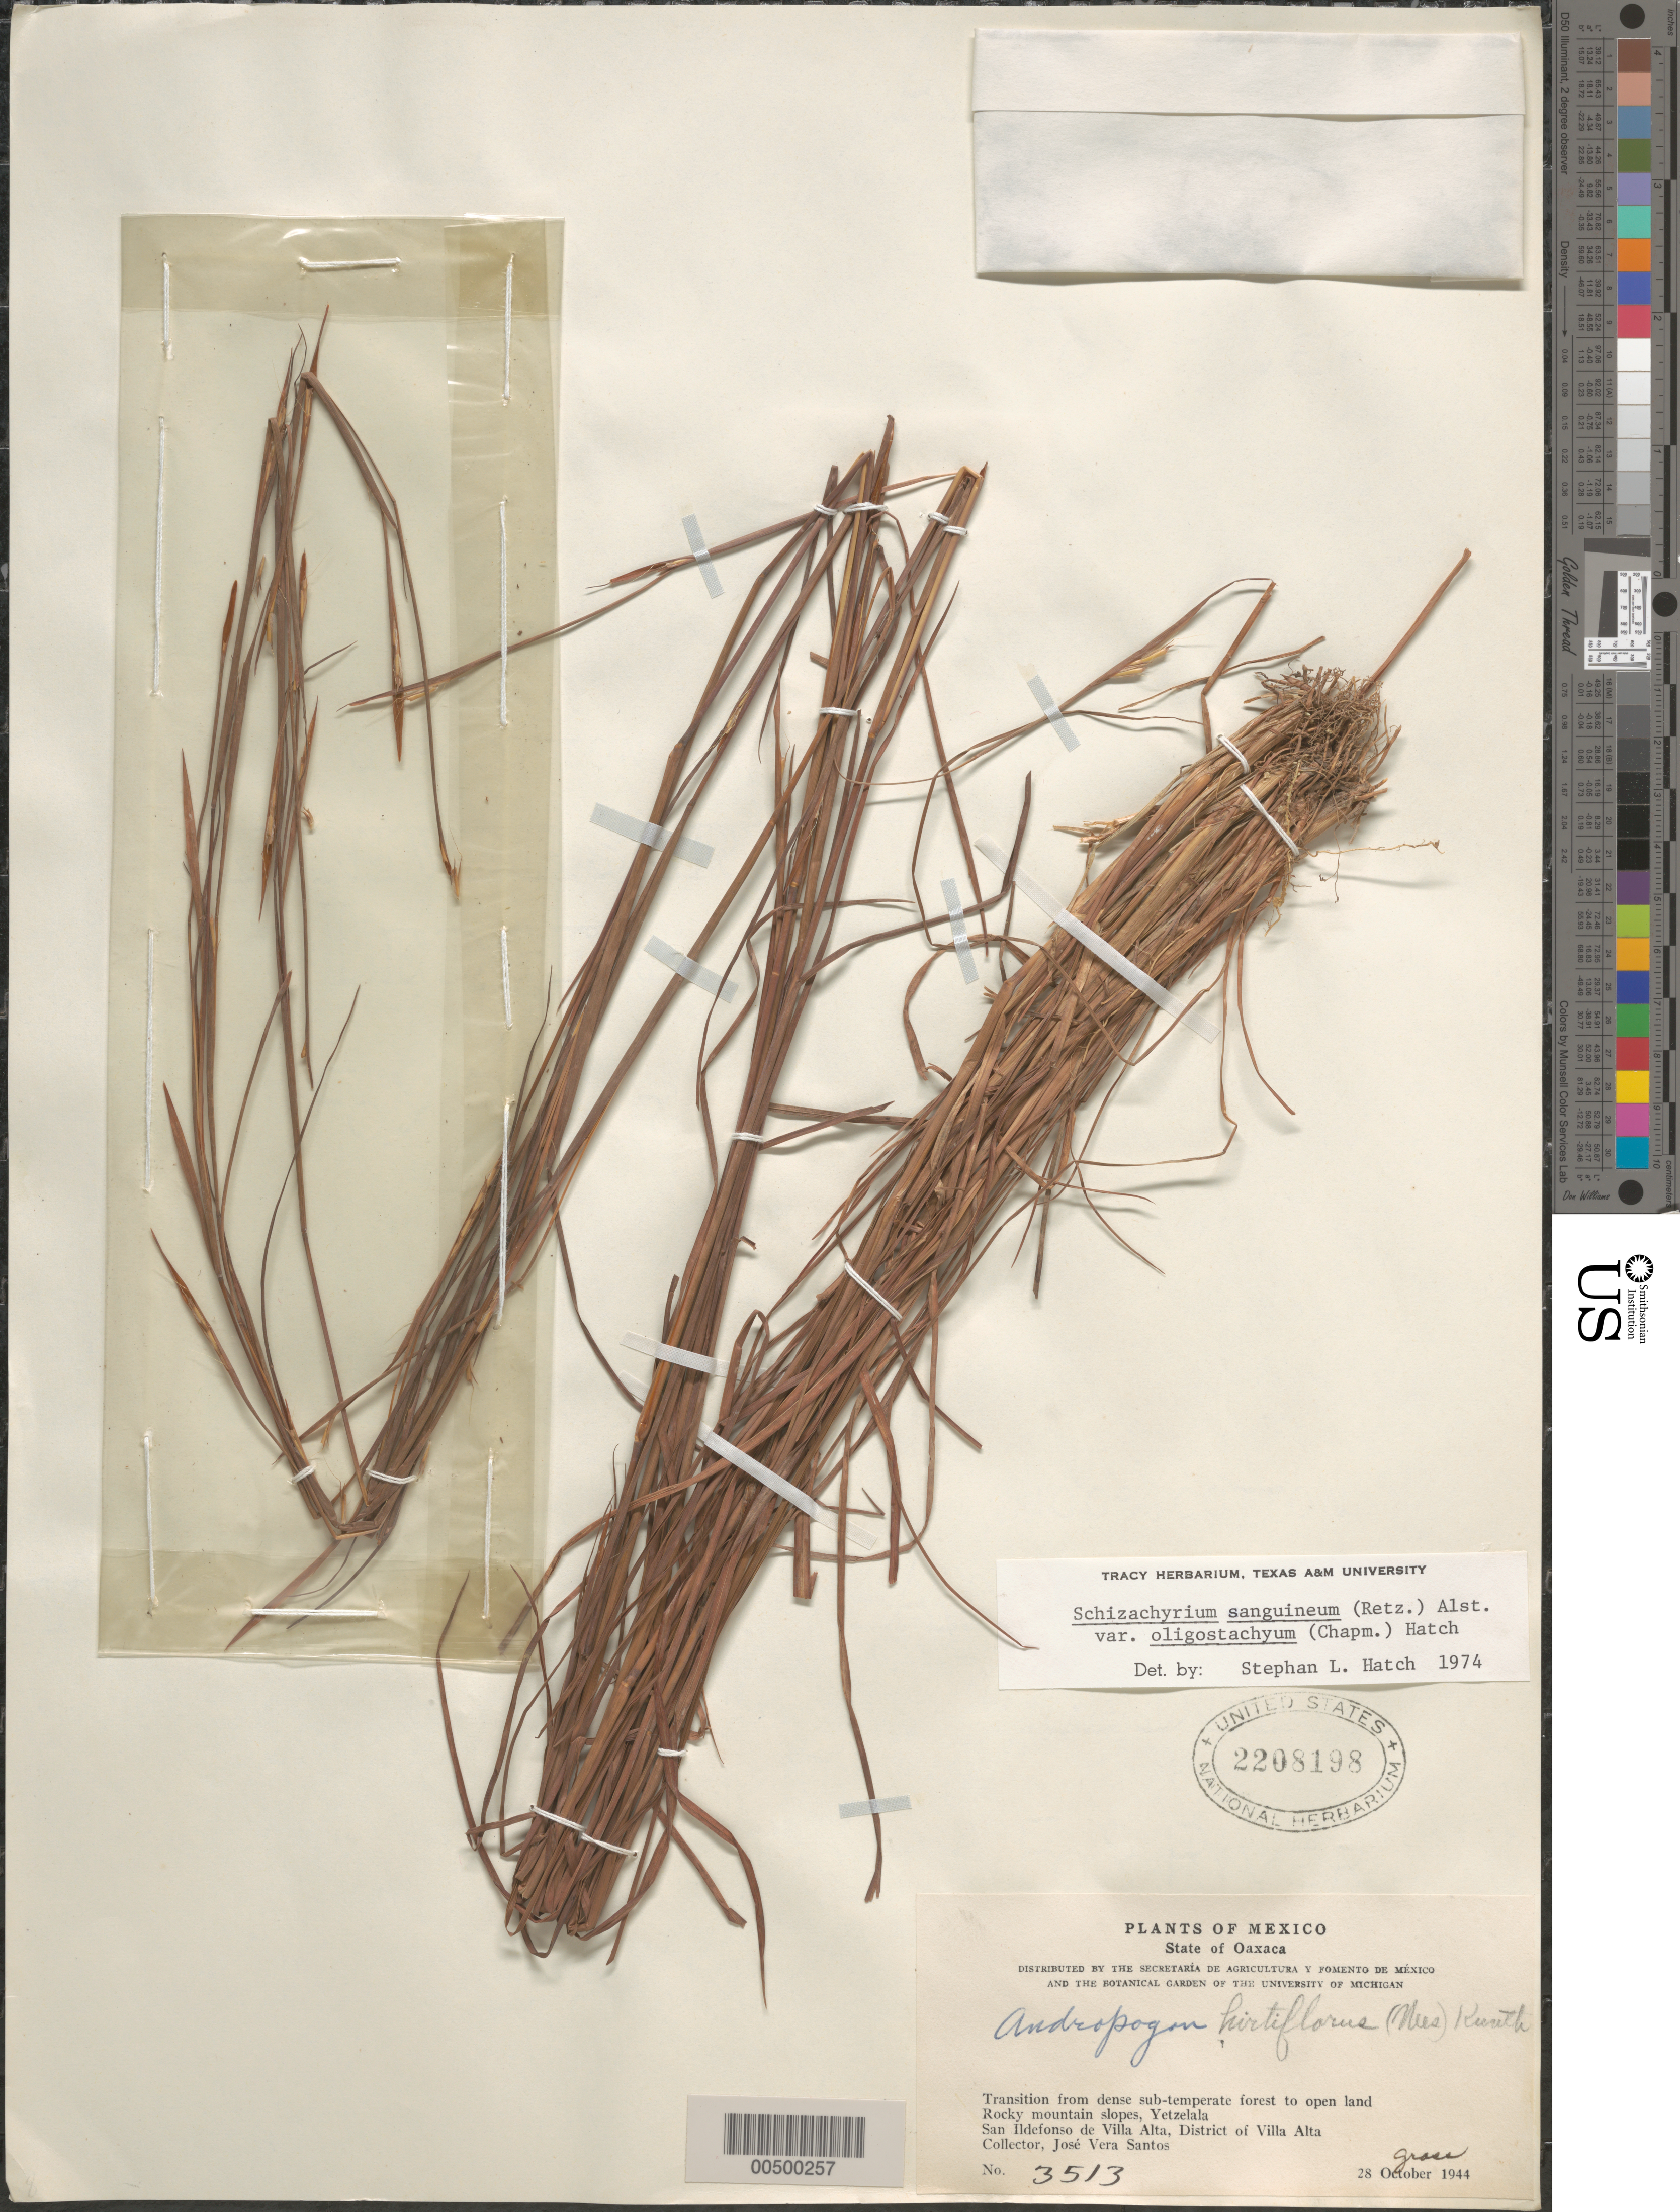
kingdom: Plantae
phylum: Tracheophyta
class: Liliopsida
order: Poales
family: Poaceae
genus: Schizachyrium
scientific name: Schizachyrium sanguineum var. oligostachyum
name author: (Chapm.) S.L. Hatch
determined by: Hatch, S. L.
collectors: J. V. Santos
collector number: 3513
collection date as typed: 28 Oct 1944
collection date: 1944-10-28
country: Mexico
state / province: Oaxaca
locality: Yetzelala, San Ildefonso de Villa Alta, Dist of Villa Alta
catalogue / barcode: US 2208198